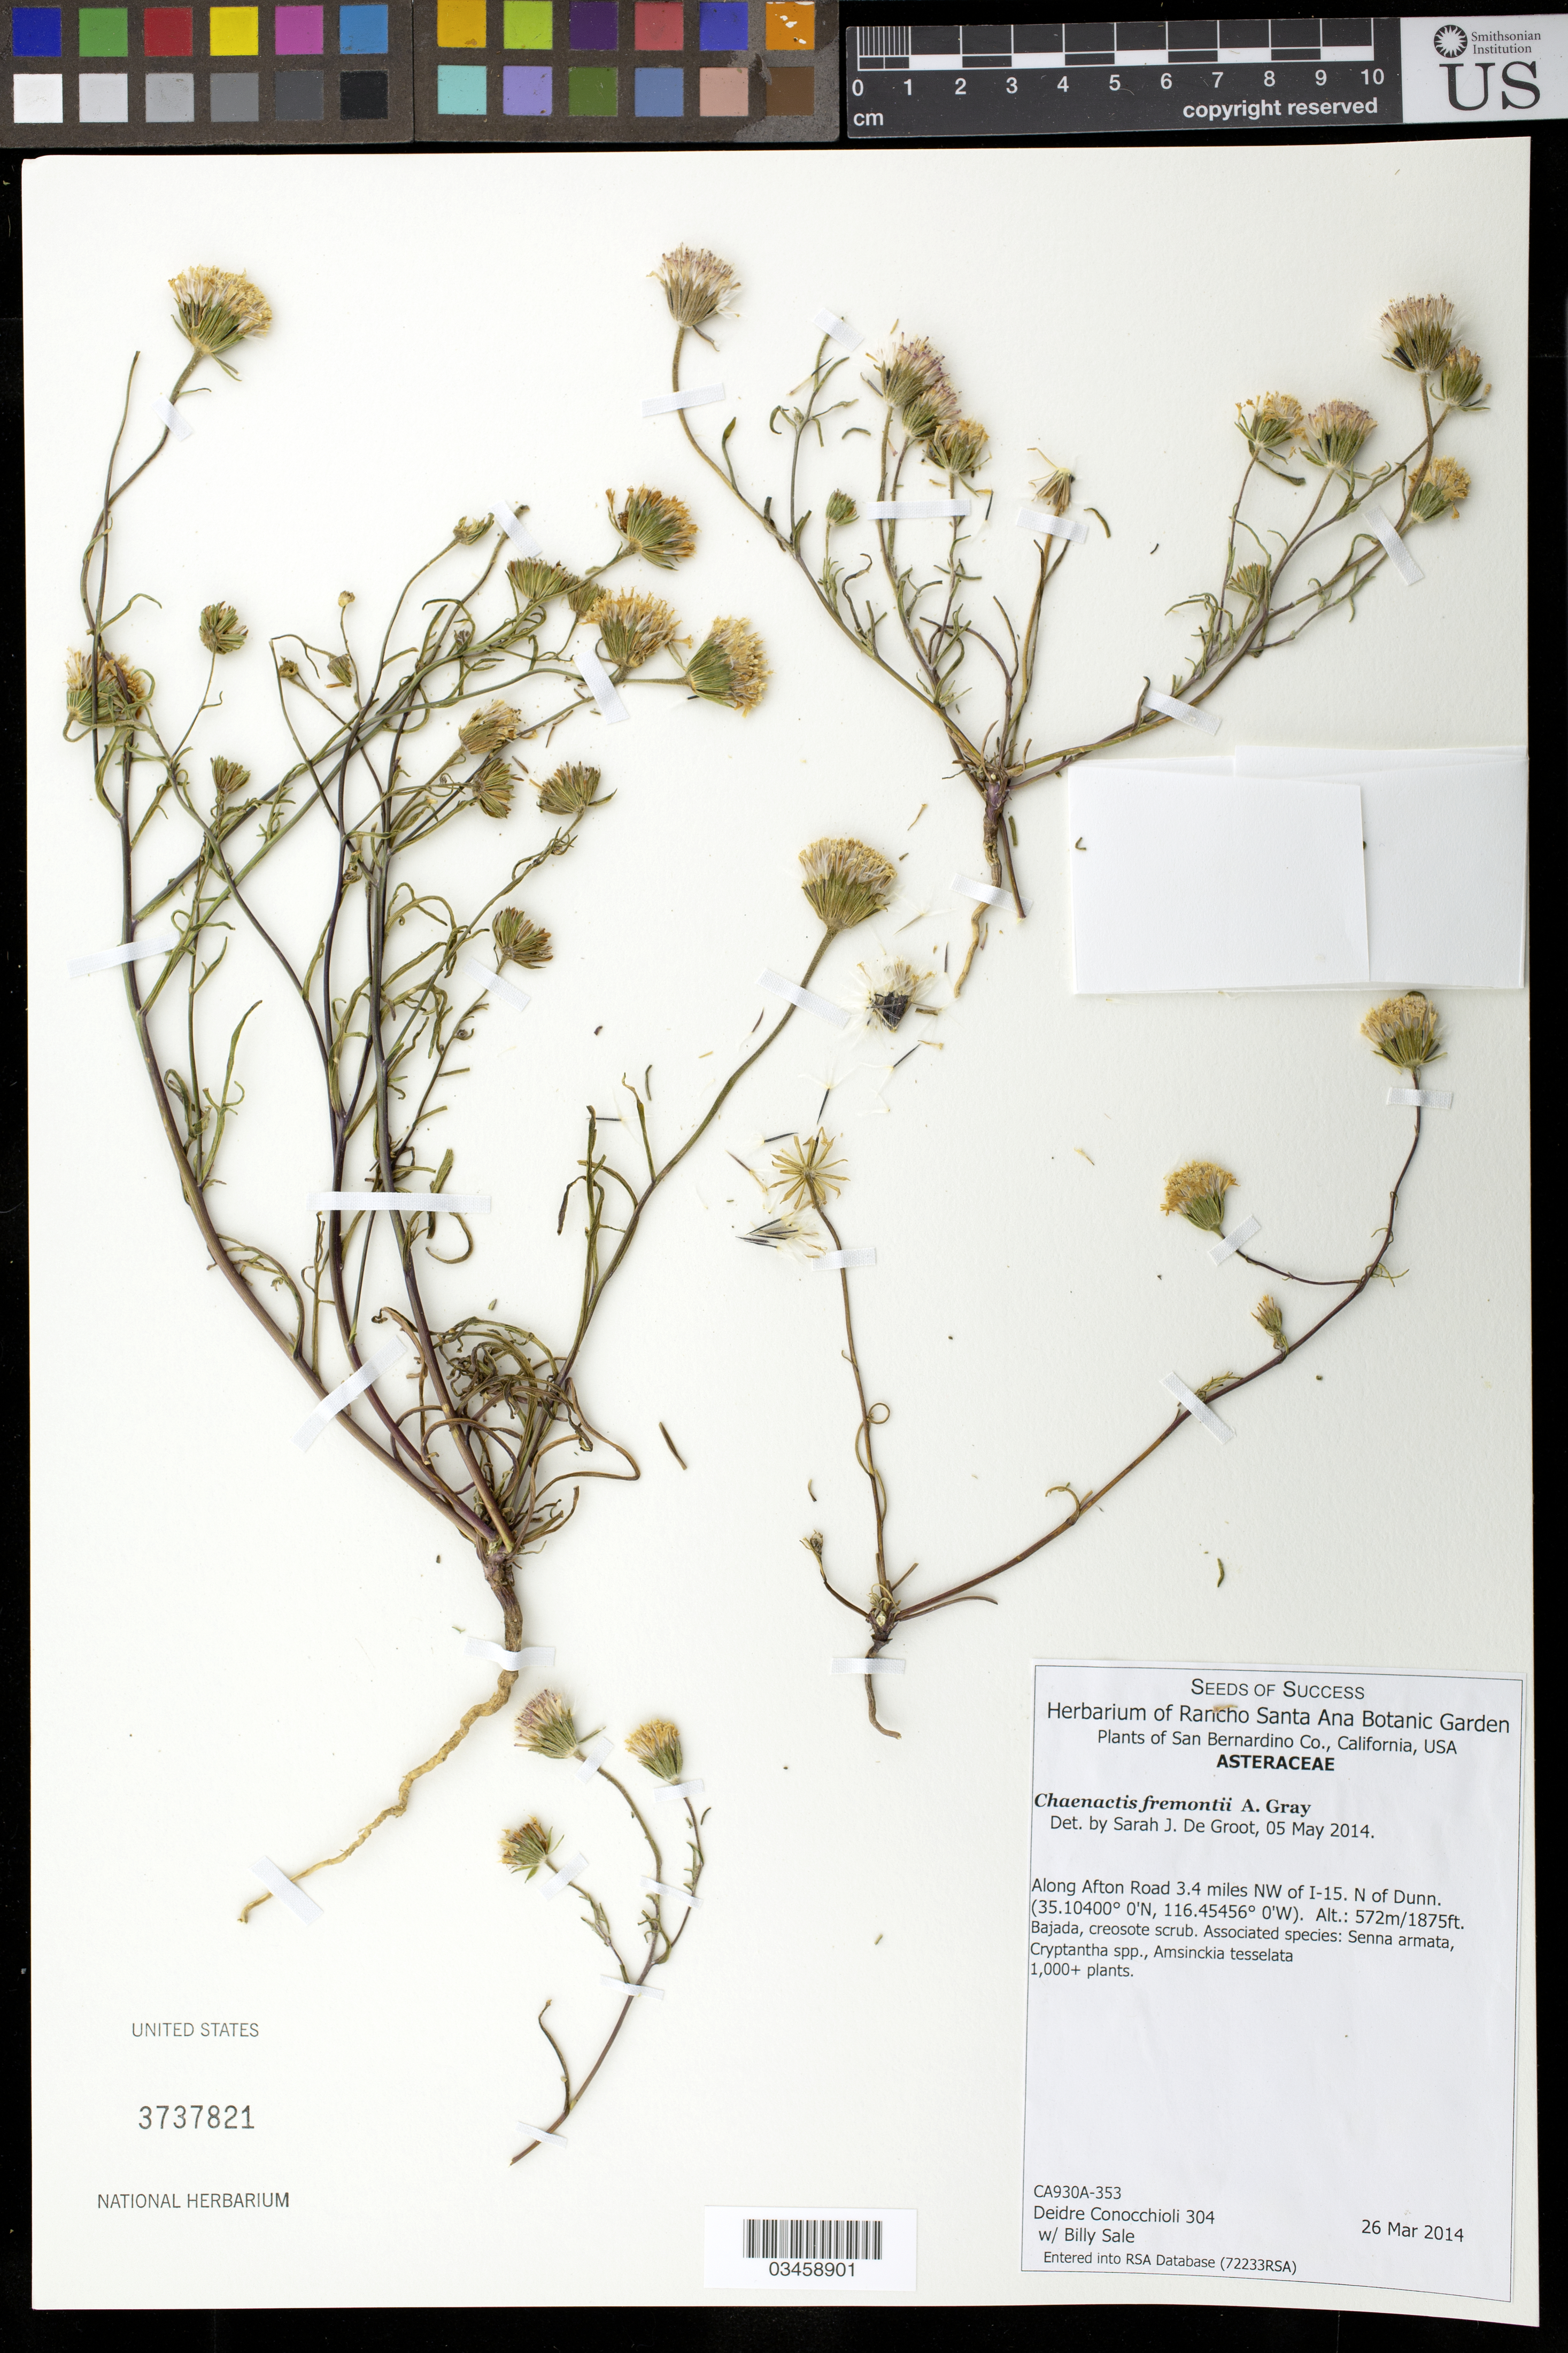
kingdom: Plantae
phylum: Tracheophyta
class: Magnoliopsida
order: Asterales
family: Asteraceae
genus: Chaenactis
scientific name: Chaenactis fremontii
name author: A. Gray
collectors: D. Conocchioli & K. Sale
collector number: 353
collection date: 2014-03-26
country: United States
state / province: California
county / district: San Bernardino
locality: Along Afton Road 3.4 mi. NW of I-15, N of Dunn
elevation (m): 572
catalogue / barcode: US 3737821